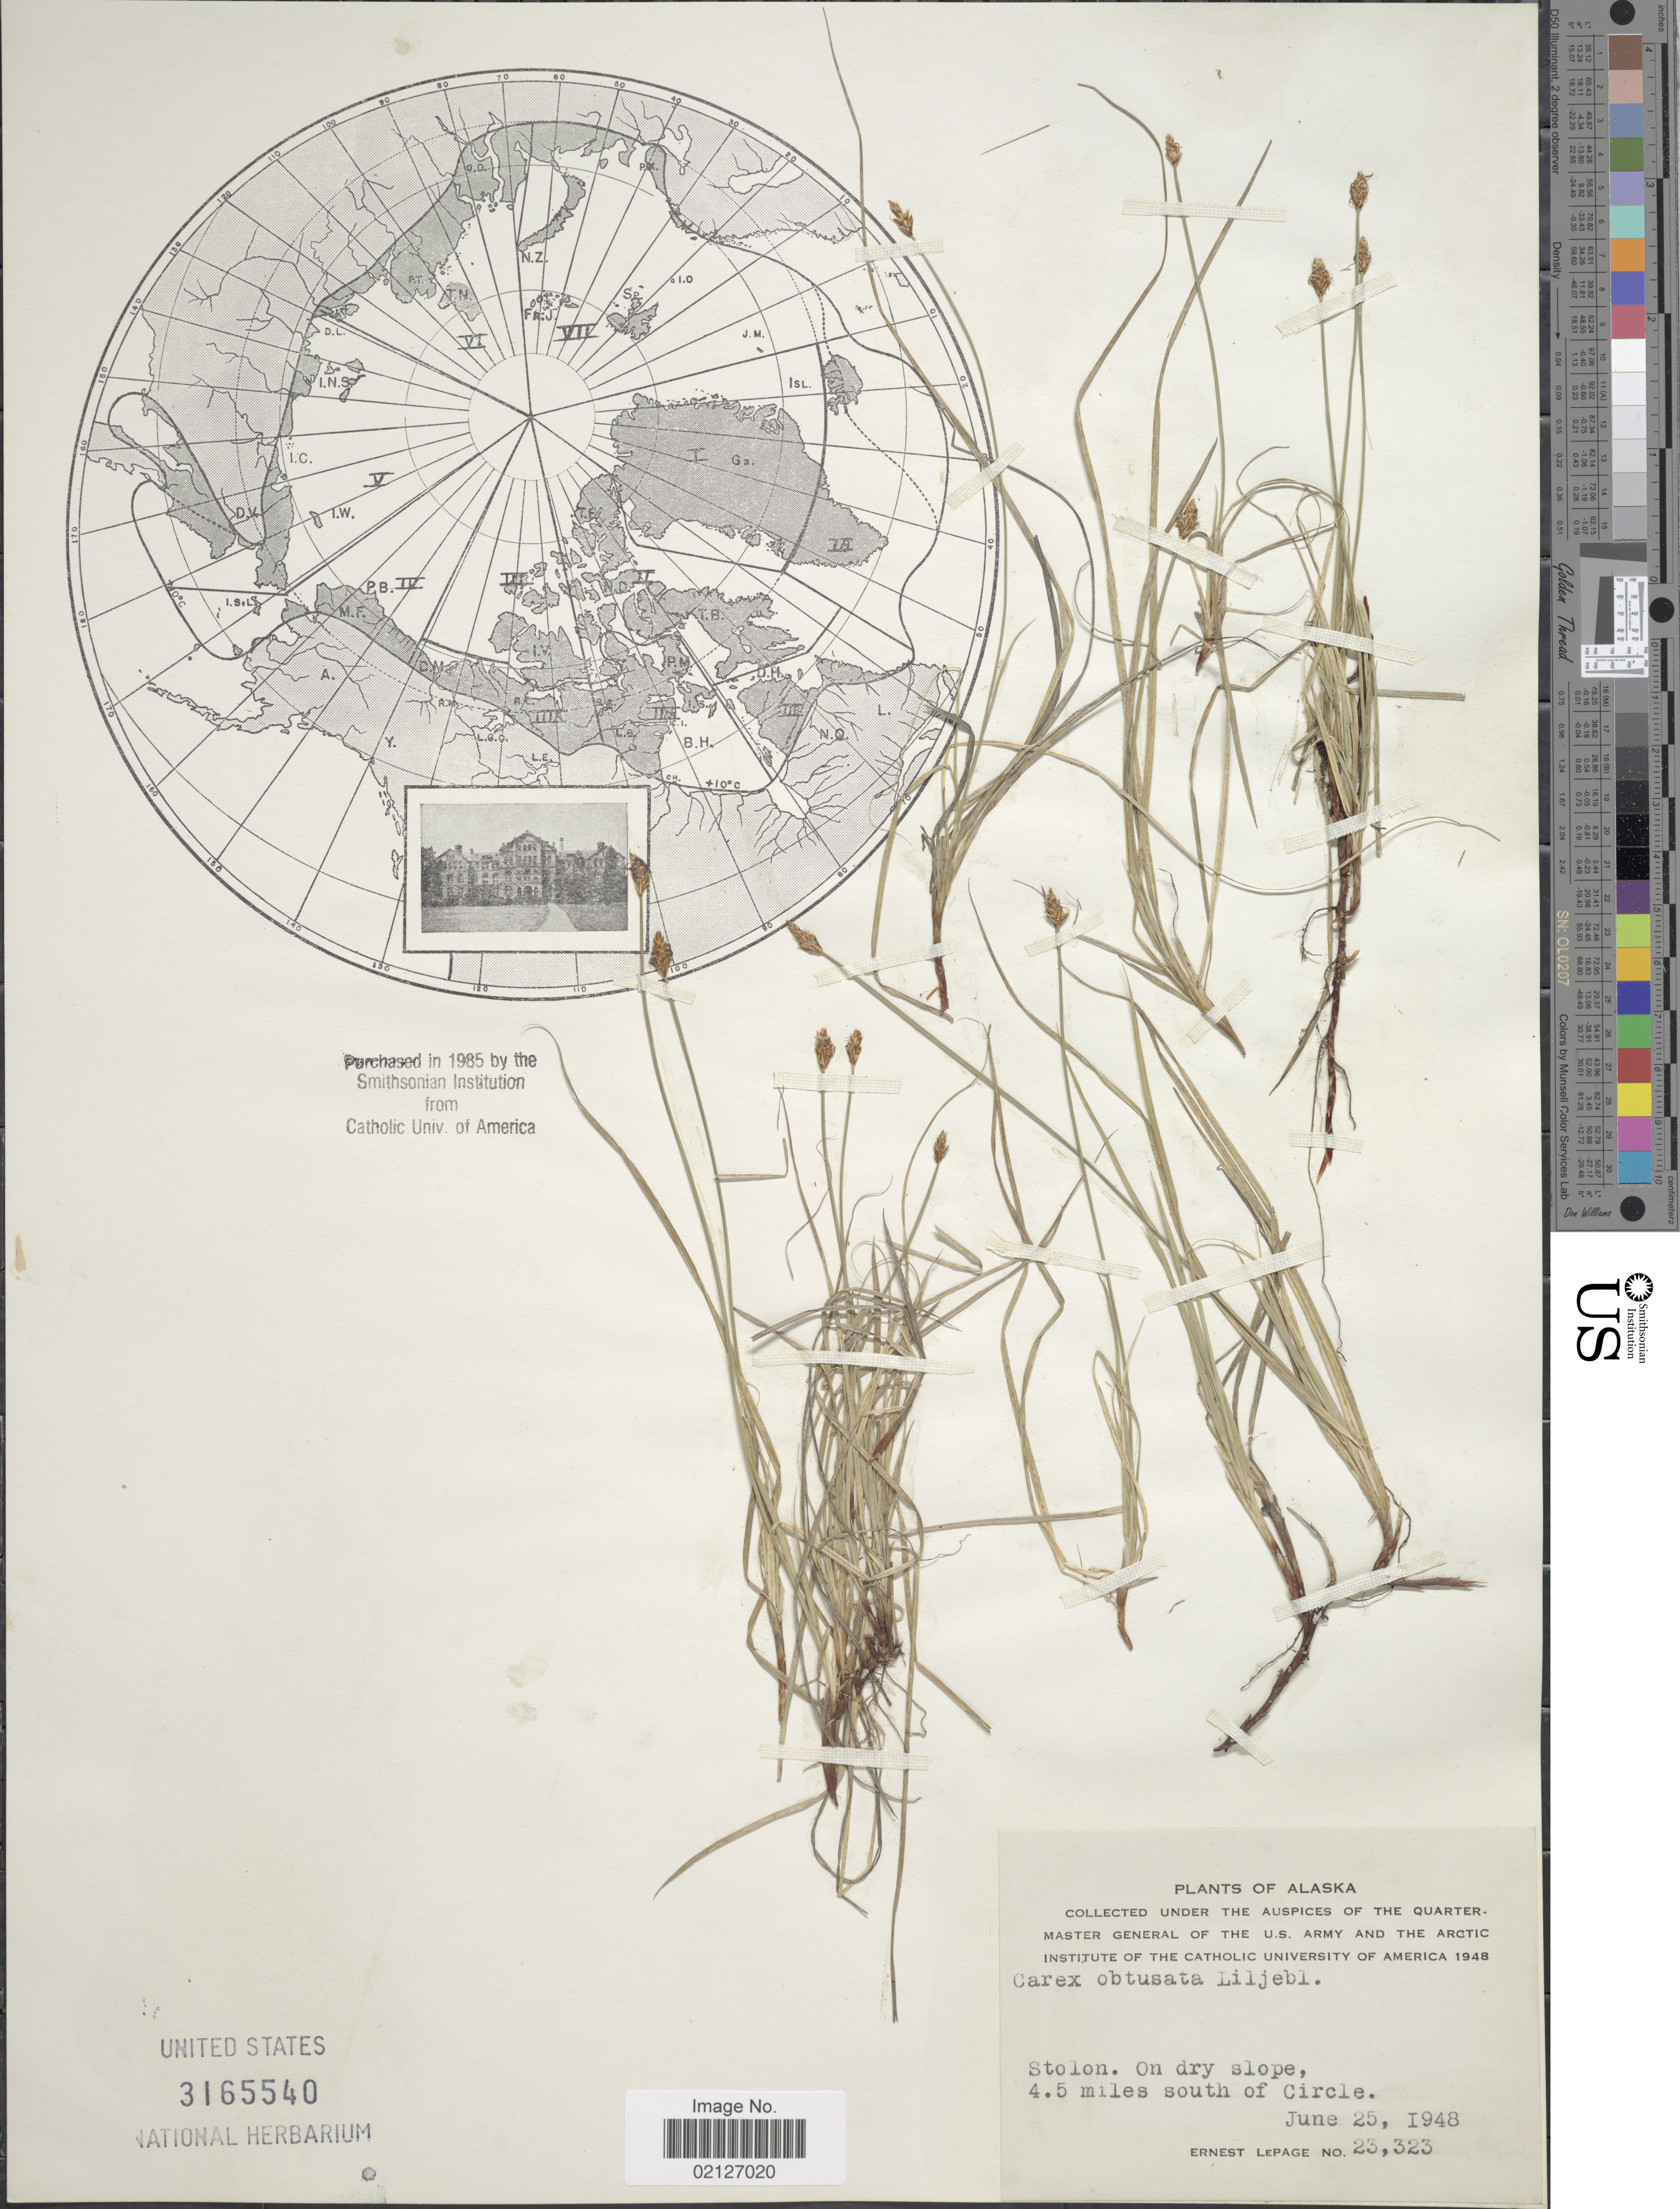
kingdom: Plantae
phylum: Tracheophyta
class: Liliopsida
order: Poales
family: Cyperaceae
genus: Carex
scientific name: Carex obtusata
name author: Lilj.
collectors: E. Lepage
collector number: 23323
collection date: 1948-06-25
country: United States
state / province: Alaska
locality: Stolon, on dry slope, 4.5 miles south of Circle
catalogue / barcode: US 3165540